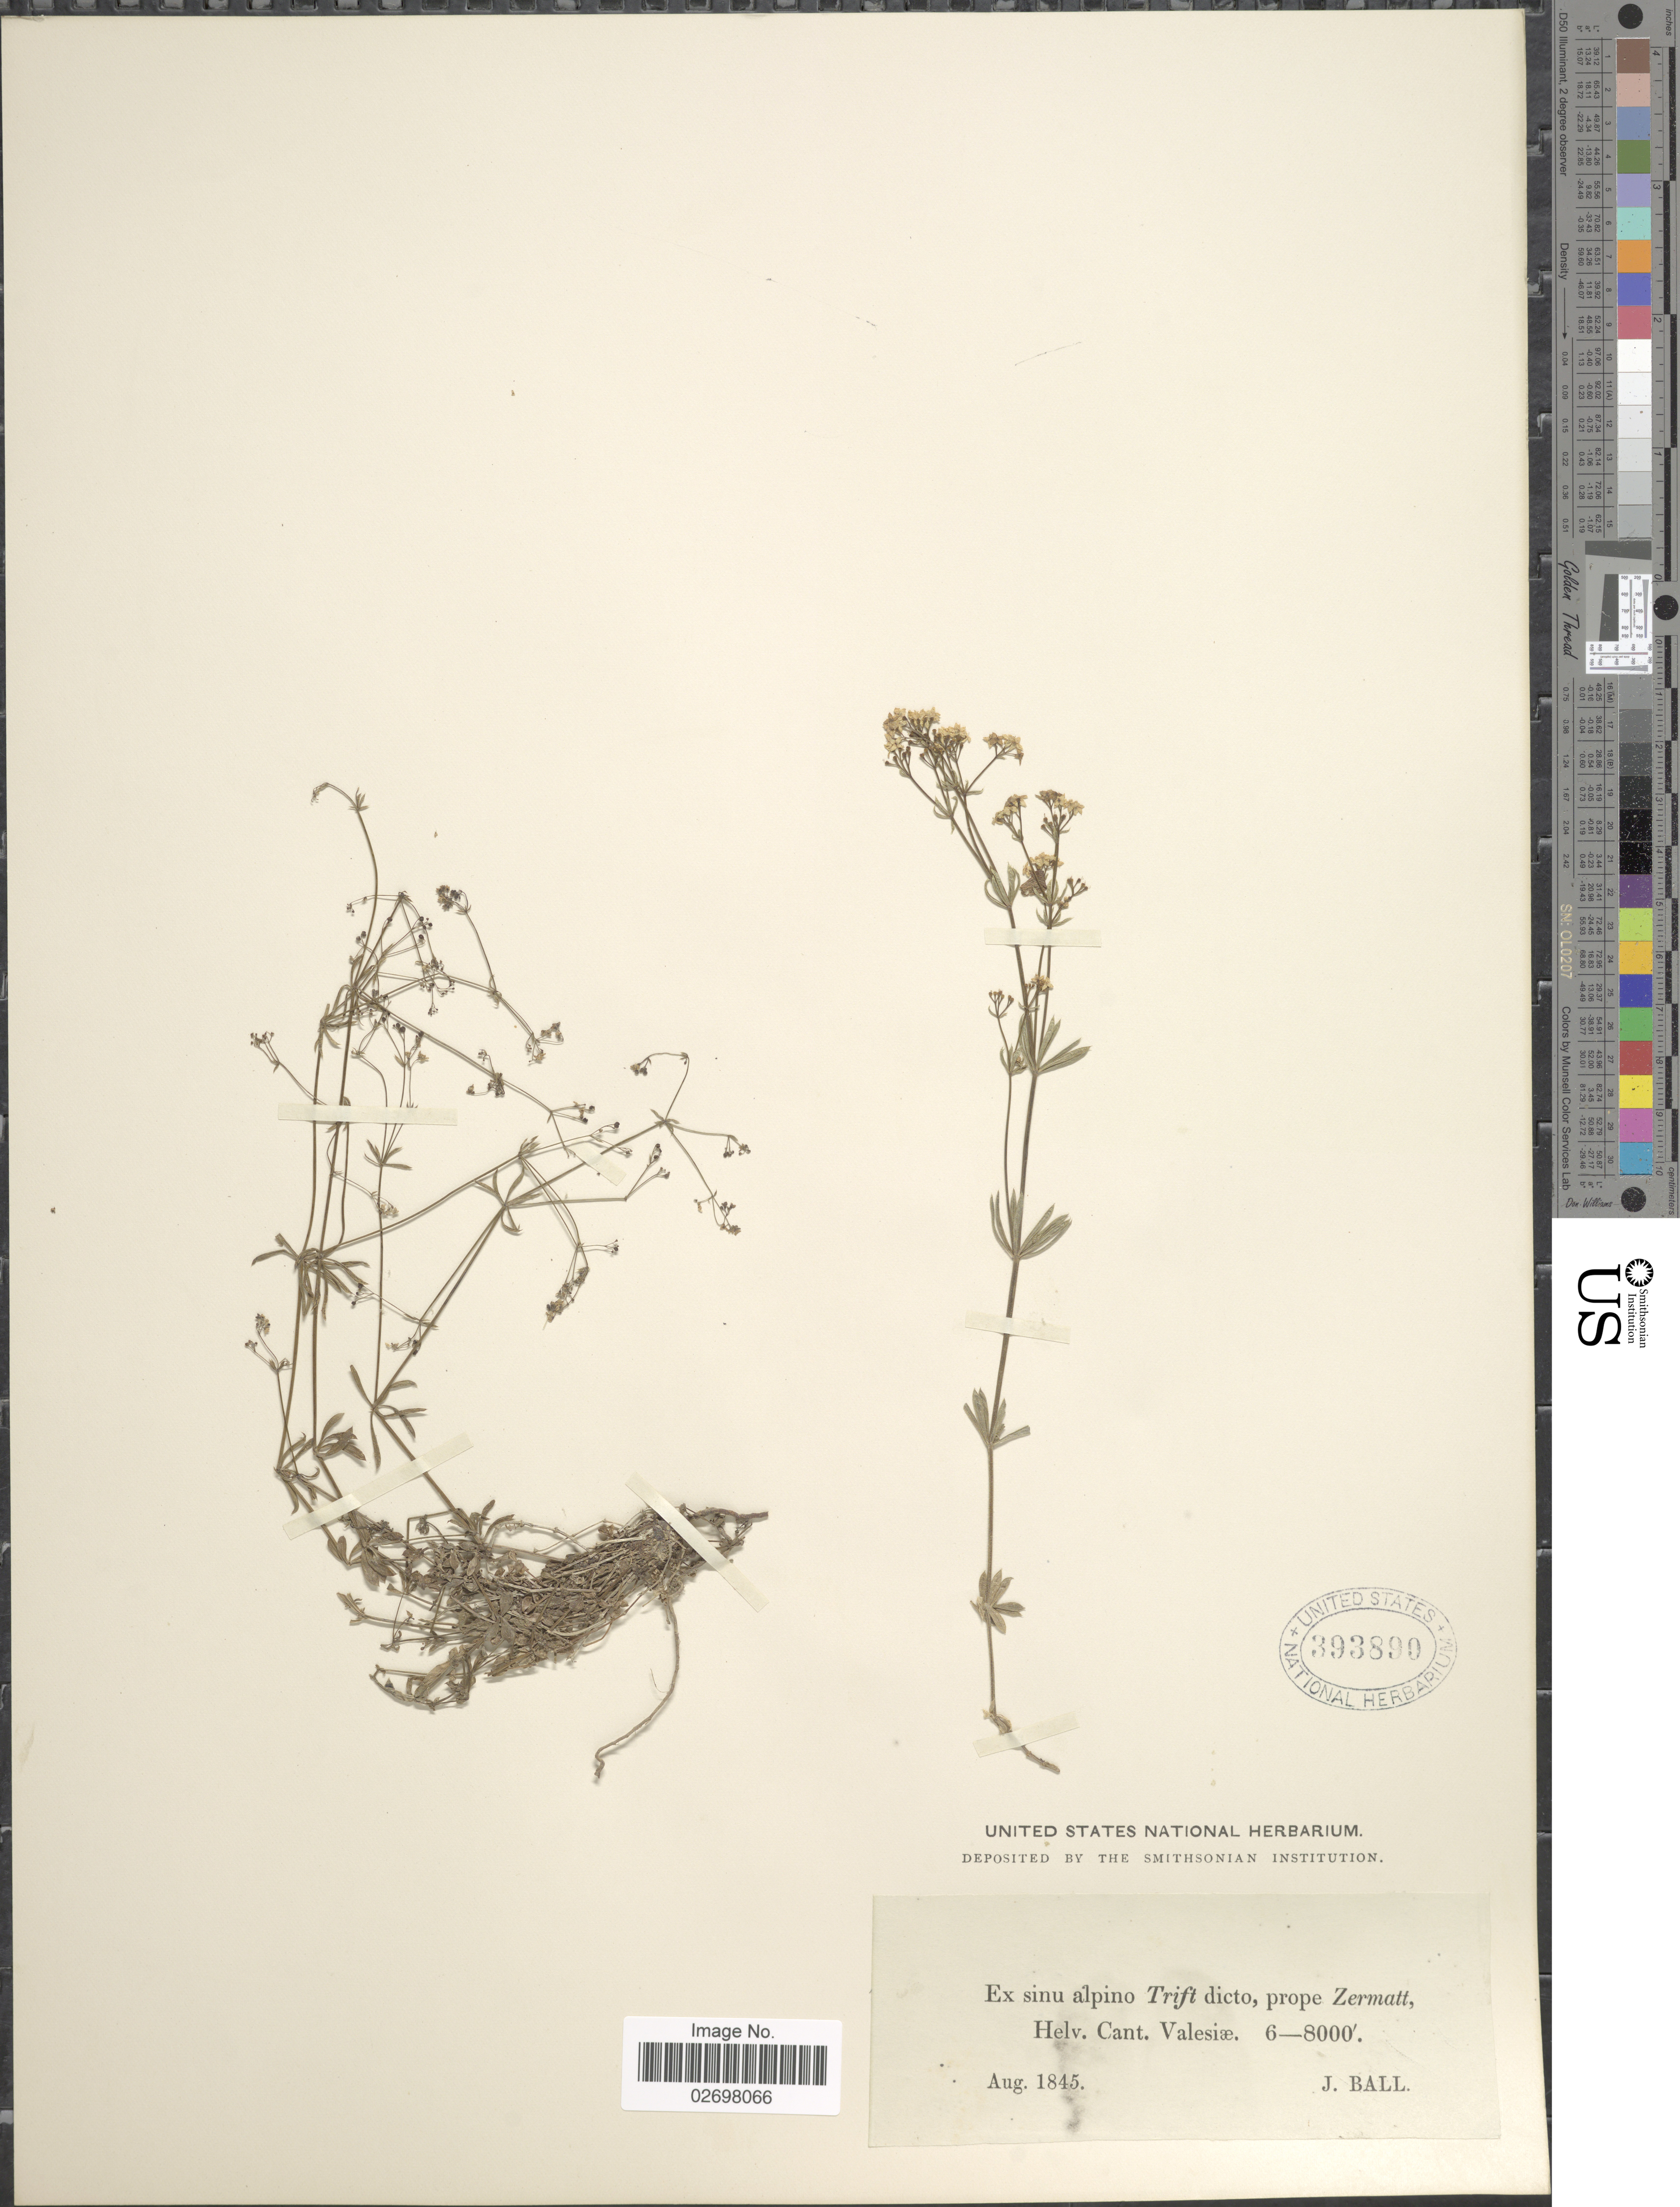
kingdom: Plantae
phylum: Tracheophyta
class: Magnoliopsida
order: Gentianales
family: Rubiaceae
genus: Galium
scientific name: Galium sp.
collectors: J. Ball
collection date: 1845-08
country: Switzerland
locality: Sinu alpino Trift dicto, prope Zermatt, Helv. Cant Valesiæ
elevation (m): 1829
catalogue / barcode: US 393890